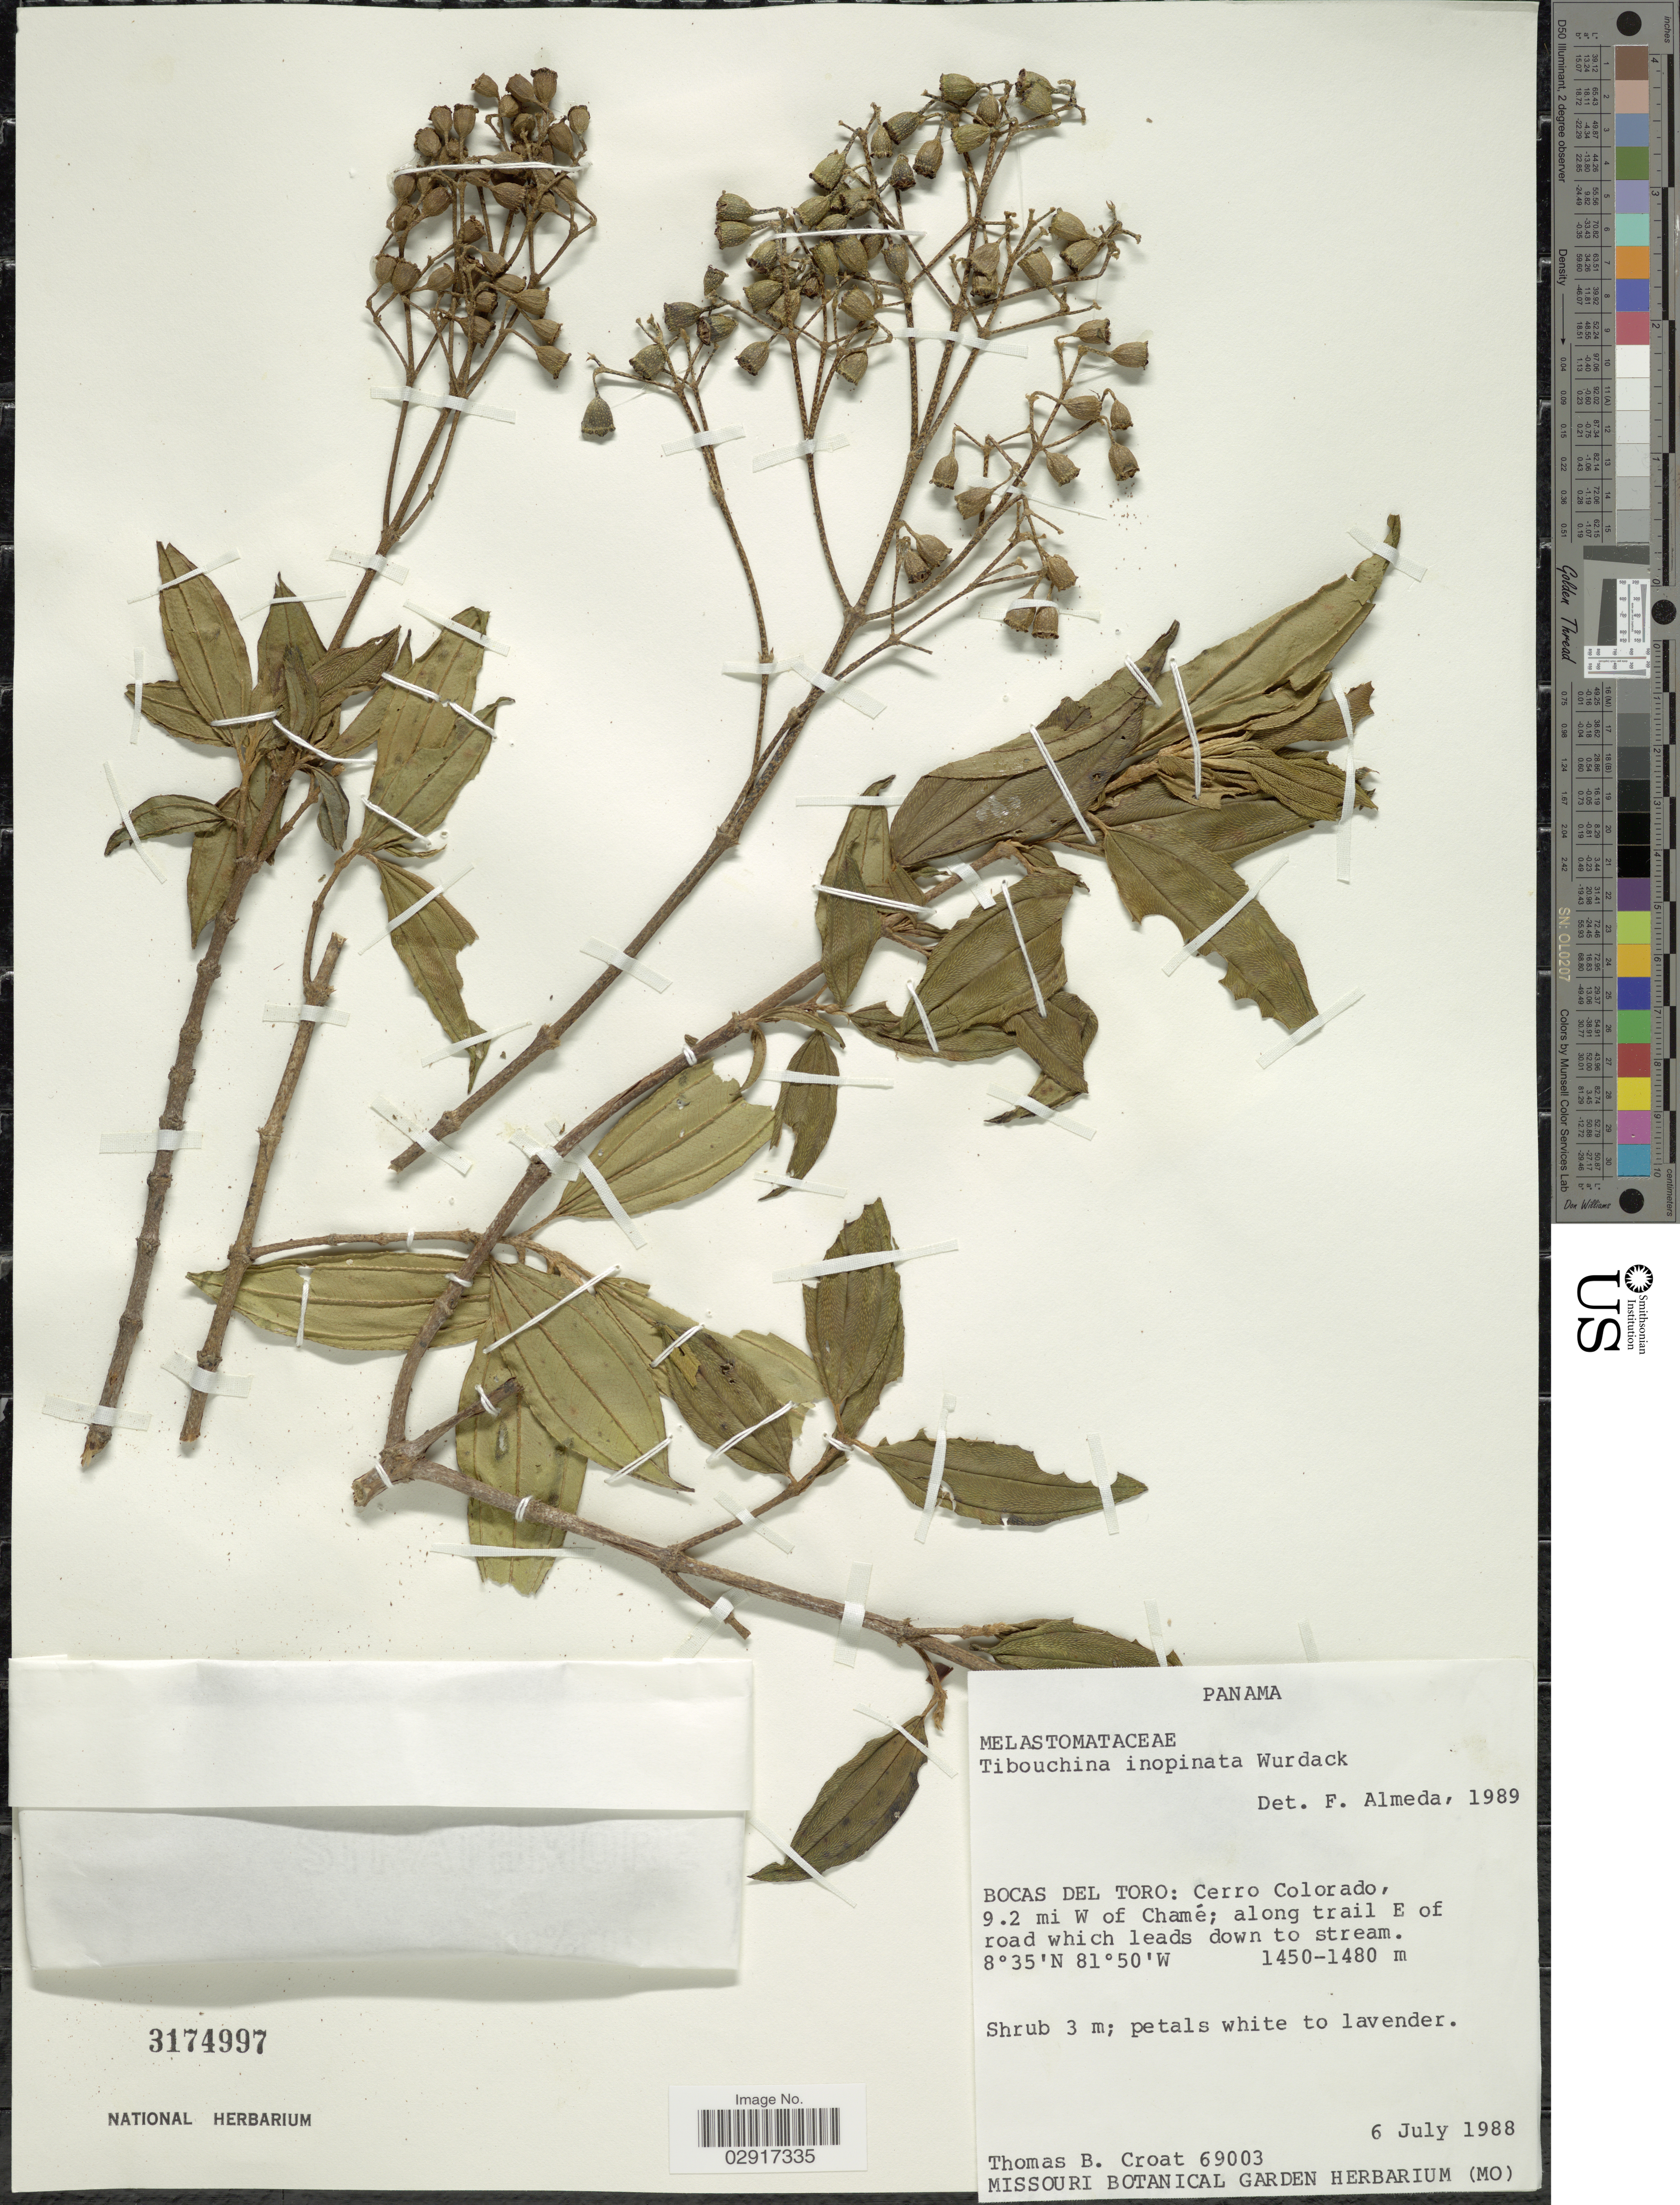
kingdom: Plantae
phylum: Tracheophyta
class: Magnoliopsida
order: Myrtales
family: Melastomataceae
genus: Andesanthus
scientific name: Andesanthus inopinatus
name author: (Wurdack) P.J.F. Guim. & Michelang.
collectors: T. B. Croat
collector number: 69003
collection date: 1988-07-06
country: Panama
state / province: Bocas del Toro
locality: Cerro Colorado, 9.2 mi W of Chamé; along trail E of road which leads down to stream.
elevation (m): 1450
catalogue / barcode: US 3174997